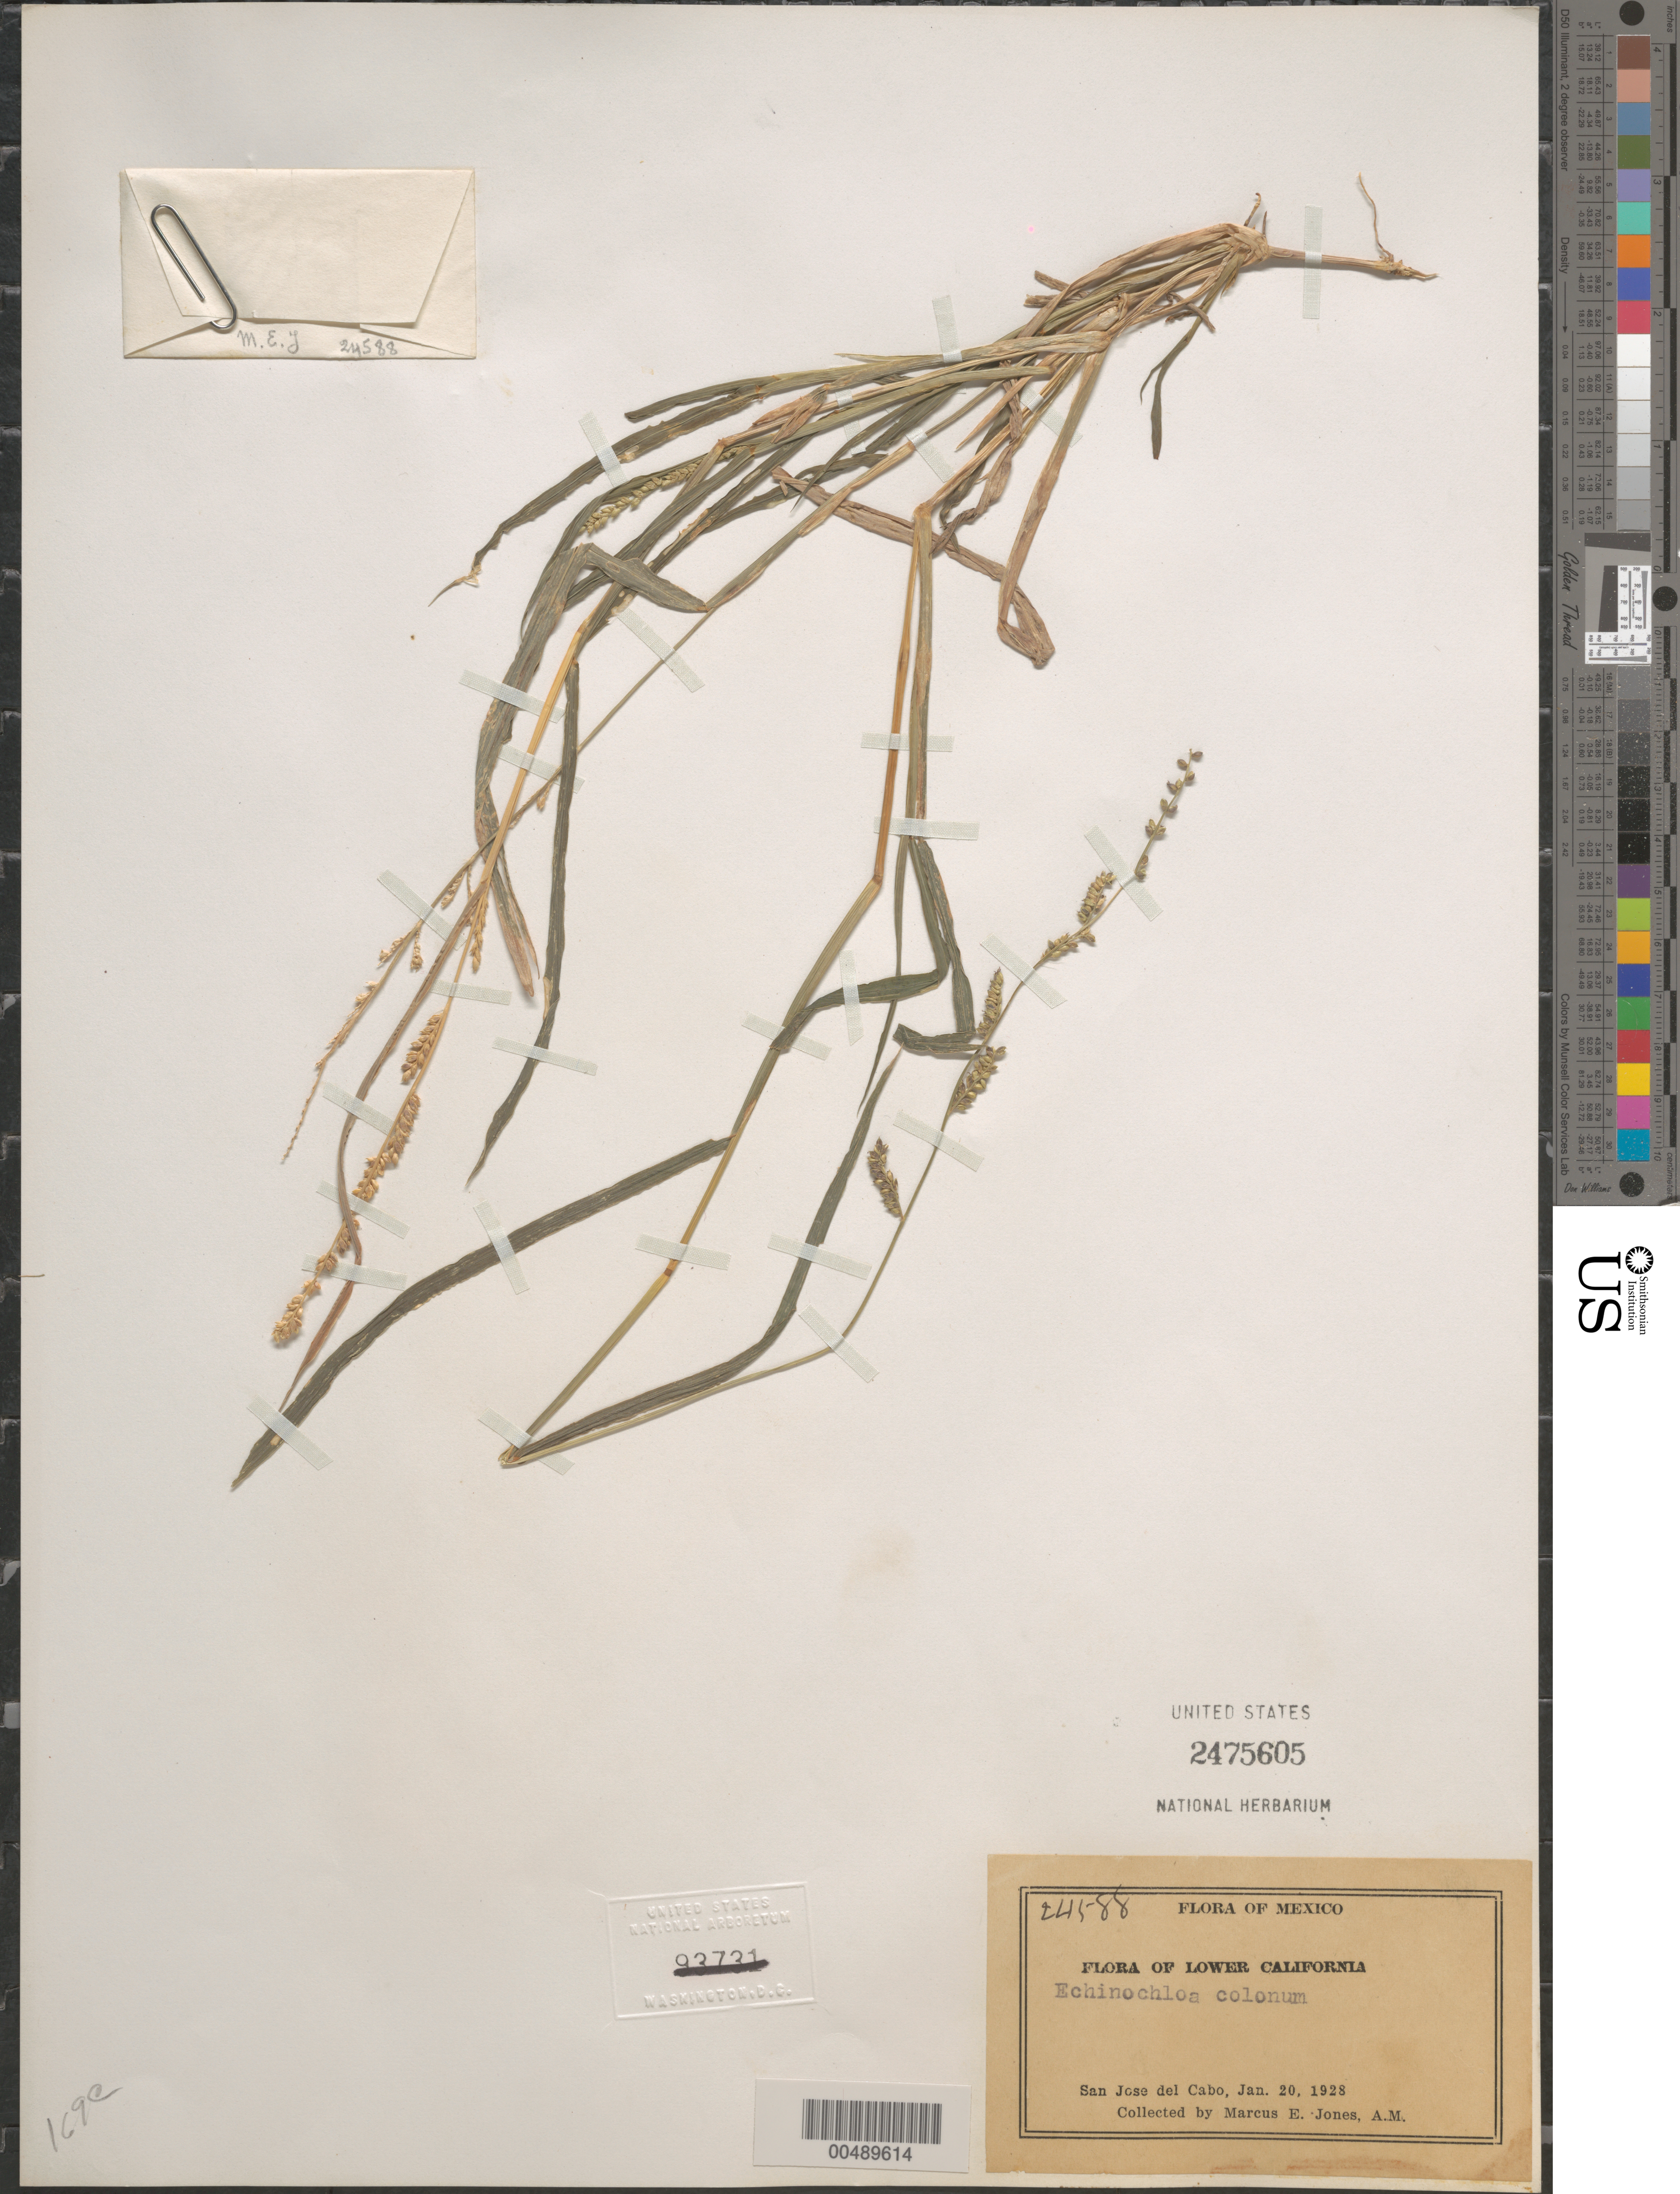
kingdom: Plantae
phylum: Tracheophyta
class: Liliopsida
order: Poales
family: Poaceae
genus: Echinochloa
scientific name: Echinochloa colona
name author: (L.) Link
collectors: M. E. Jones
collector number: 24588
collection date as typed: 20 Jan 1928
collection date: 1928-01-20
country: Mexico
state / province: Baja California Sur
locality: San José del Cabo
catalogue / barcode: US 2475605